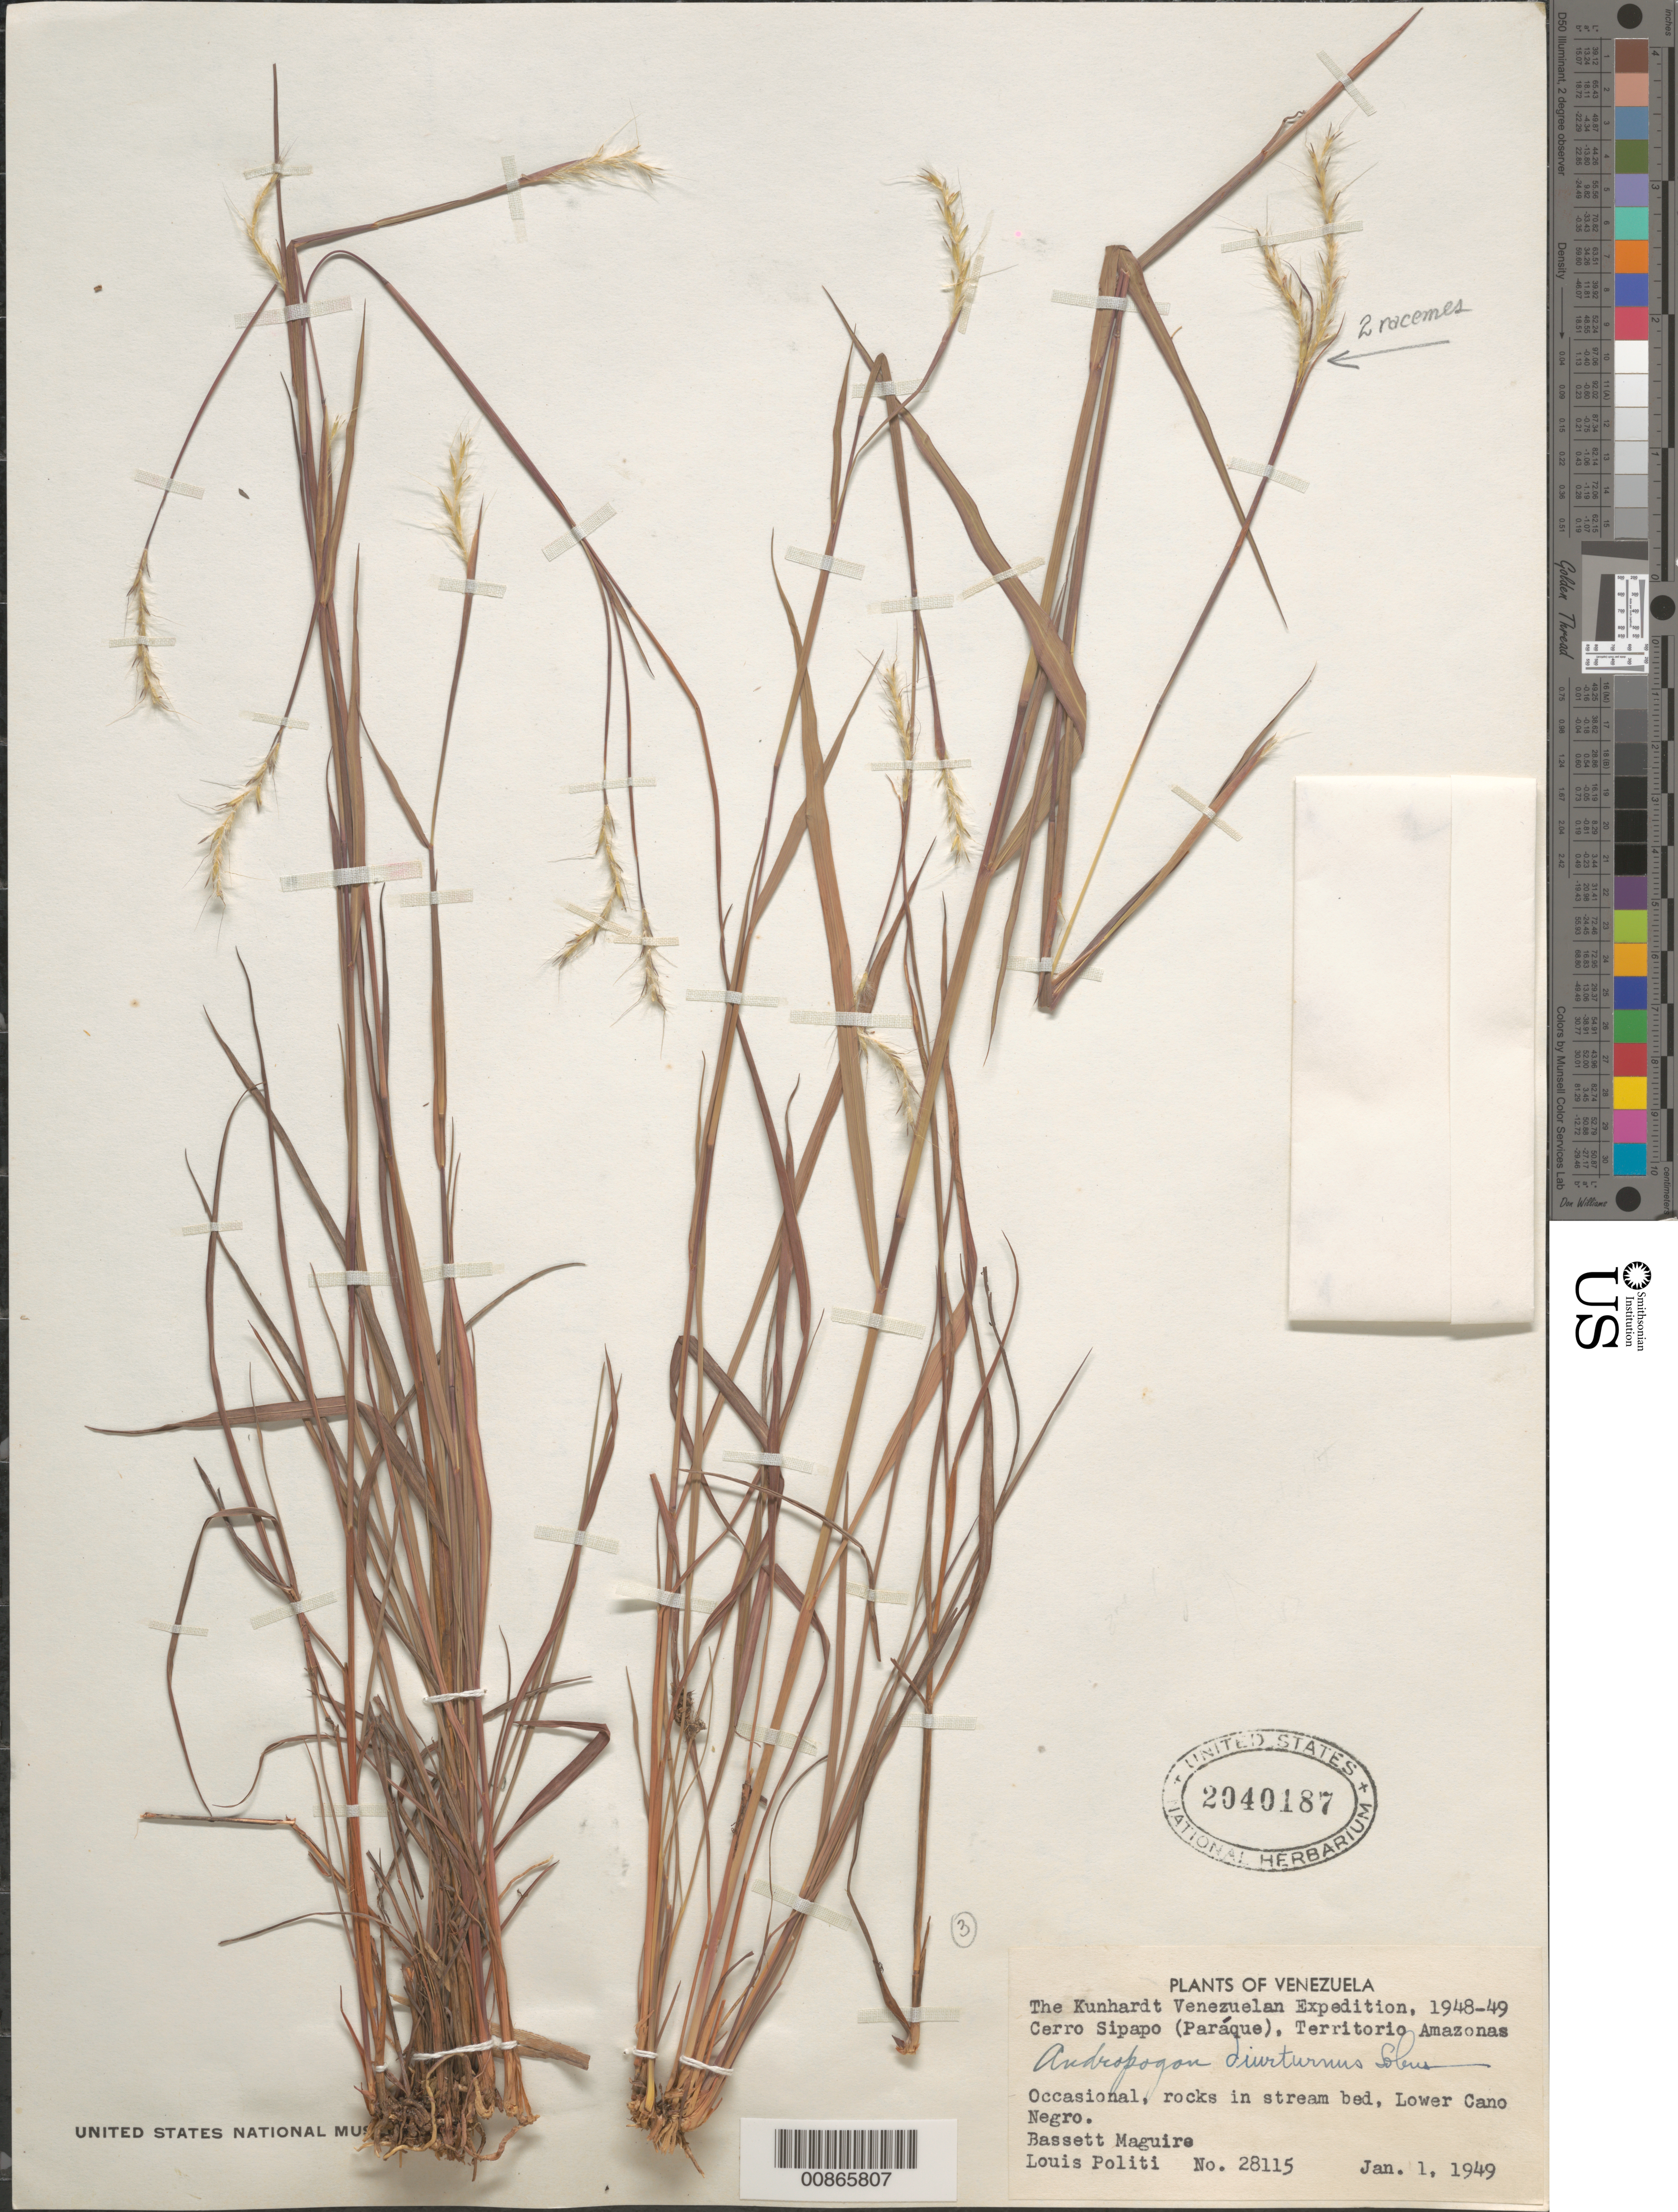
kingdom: Plantae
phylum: Tracheophyta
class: Liliopsida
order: Poales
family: Poaceae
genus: Andropogon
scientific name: Andropogon diuturnus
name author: Sohns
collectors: B. Maguire & L. Politi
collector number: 28115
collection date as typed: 1-Jan-49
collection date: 1949-01-01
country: Venezuela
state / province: Amazonas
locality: Cerro Sipapo (Paráque), Lower Caño Negro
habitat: Rocks in stream bed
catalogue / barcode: US 2040187